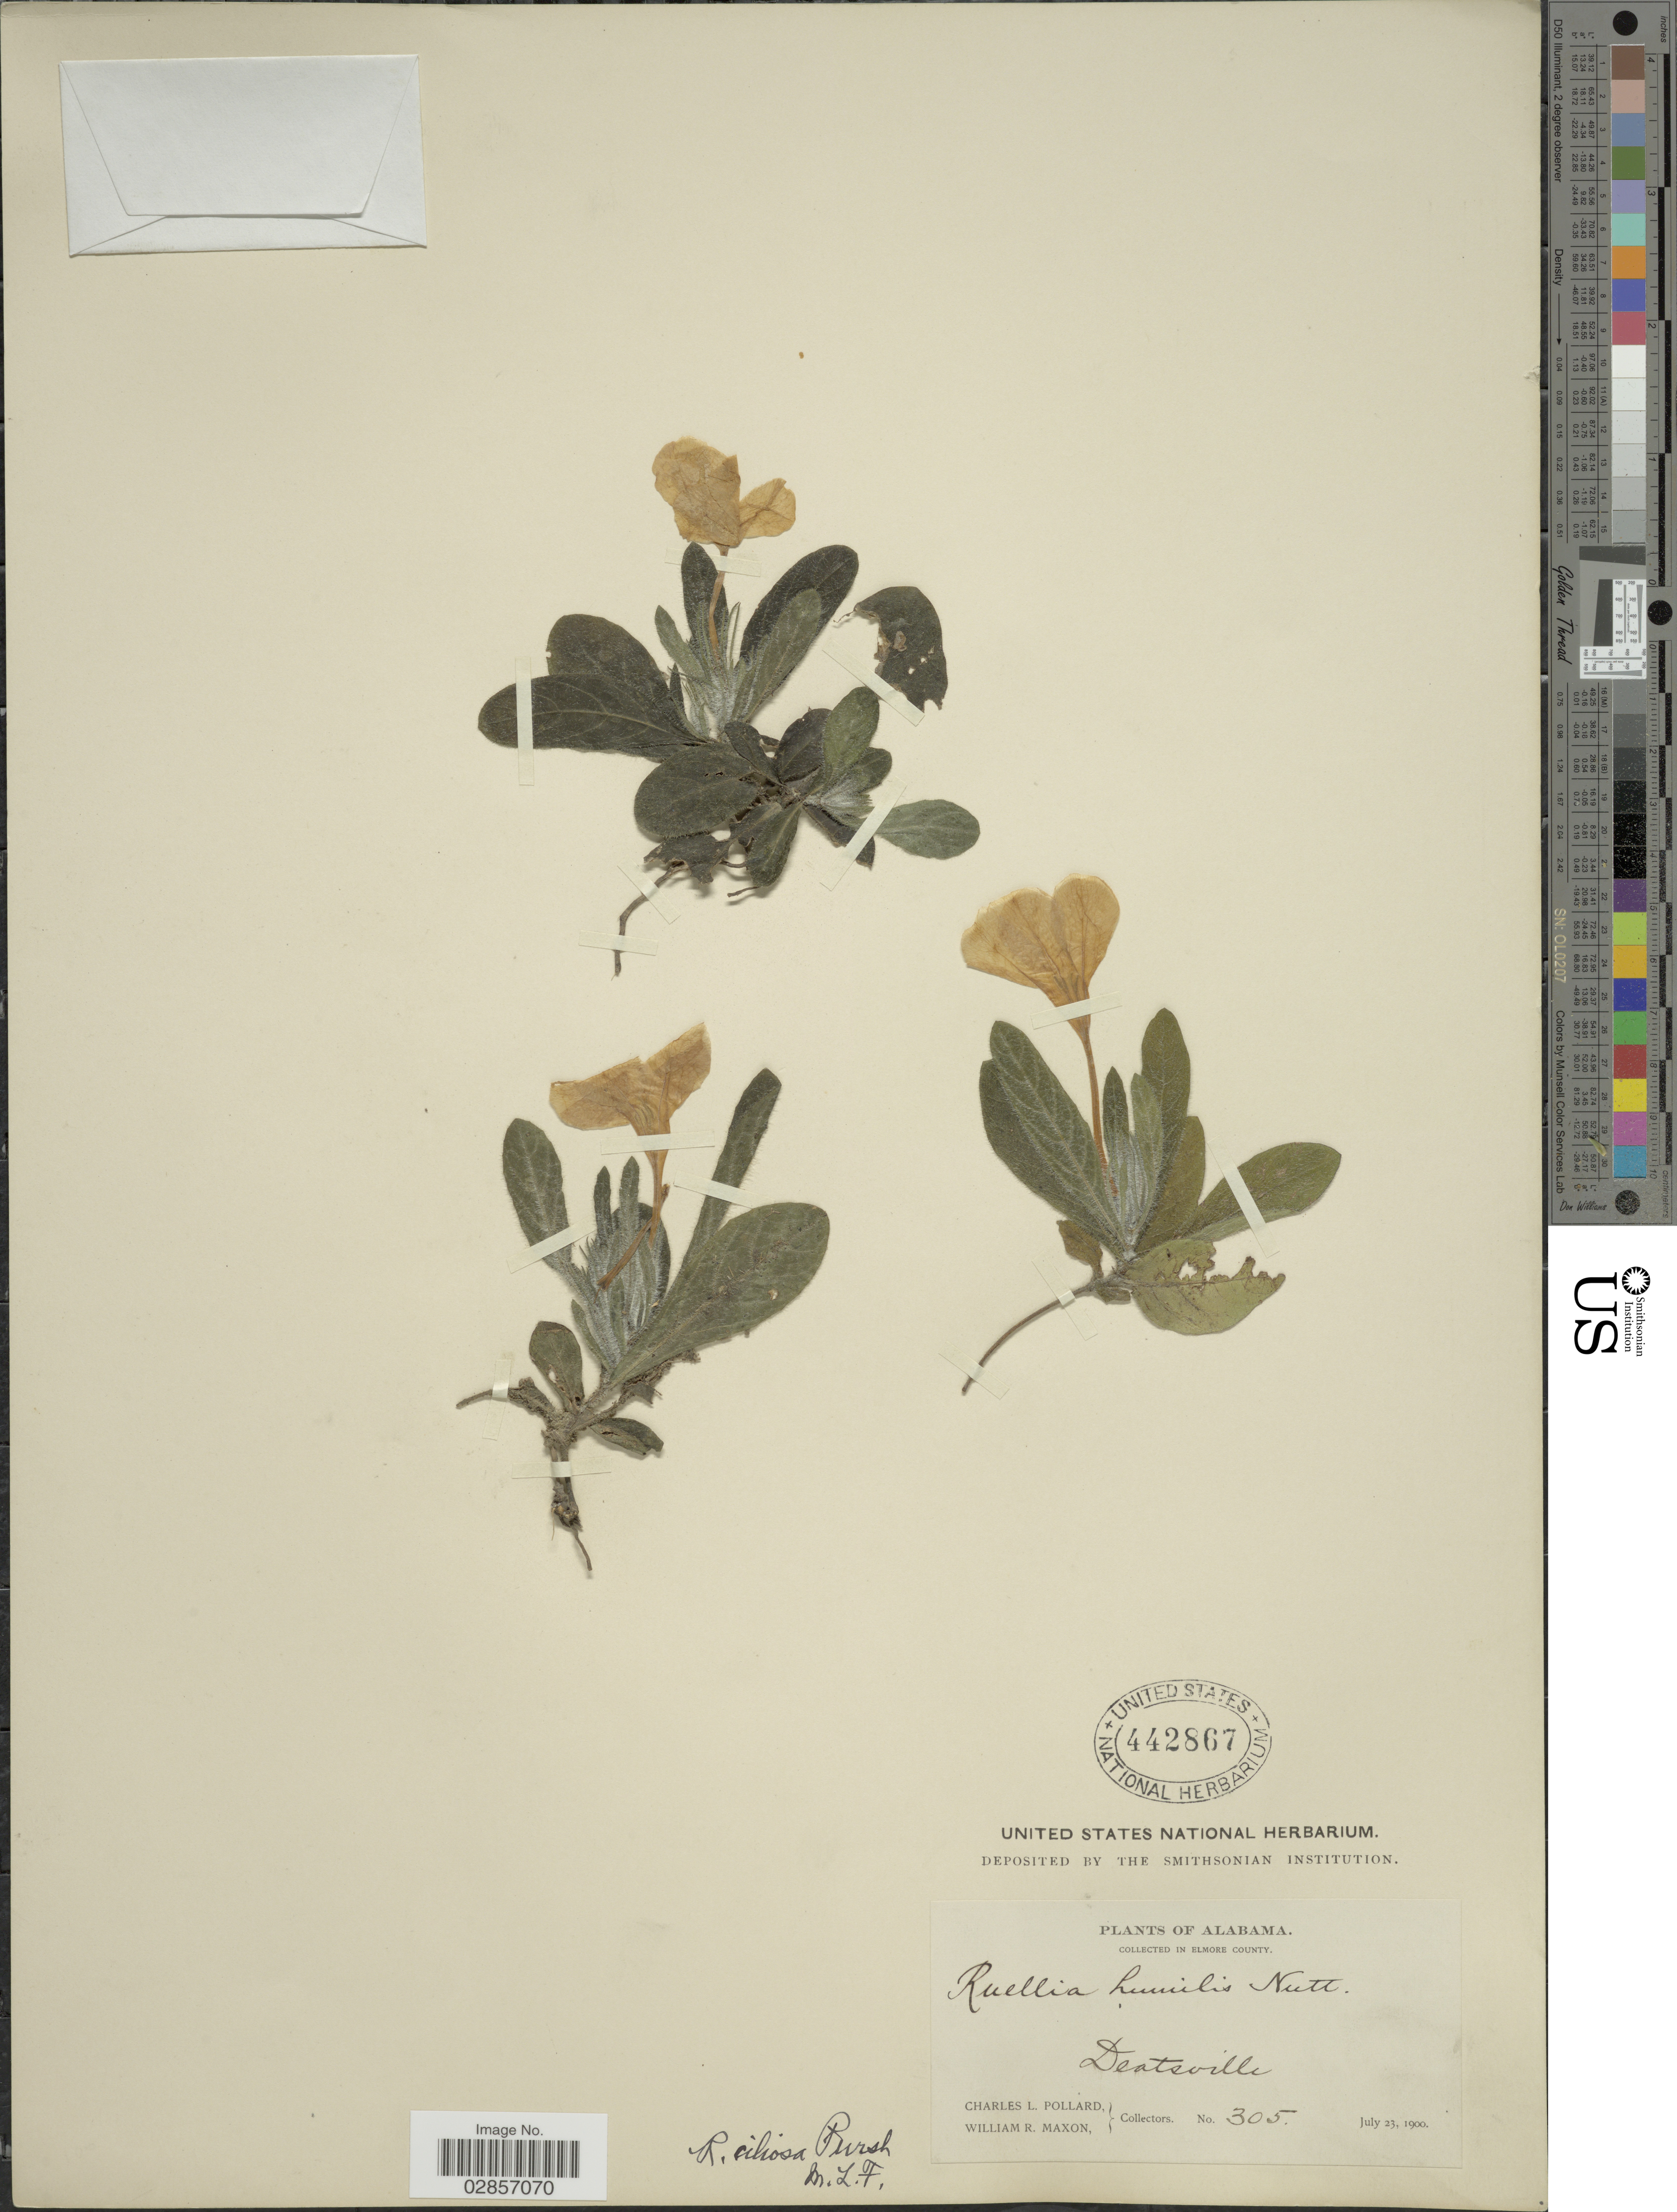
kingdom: Plantae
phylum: Tracheophyta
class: Magnoliopsida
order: Lamiales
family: Acanthaceae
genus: Ruellia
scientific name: Ruellia ciliosa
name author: Pursh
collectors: C. L. Pollard & W. R. Maxon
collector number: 305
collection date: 1900-07-23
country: United States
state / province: Alabama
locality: In Elmore County. Deatsville.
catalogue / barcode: US 442867